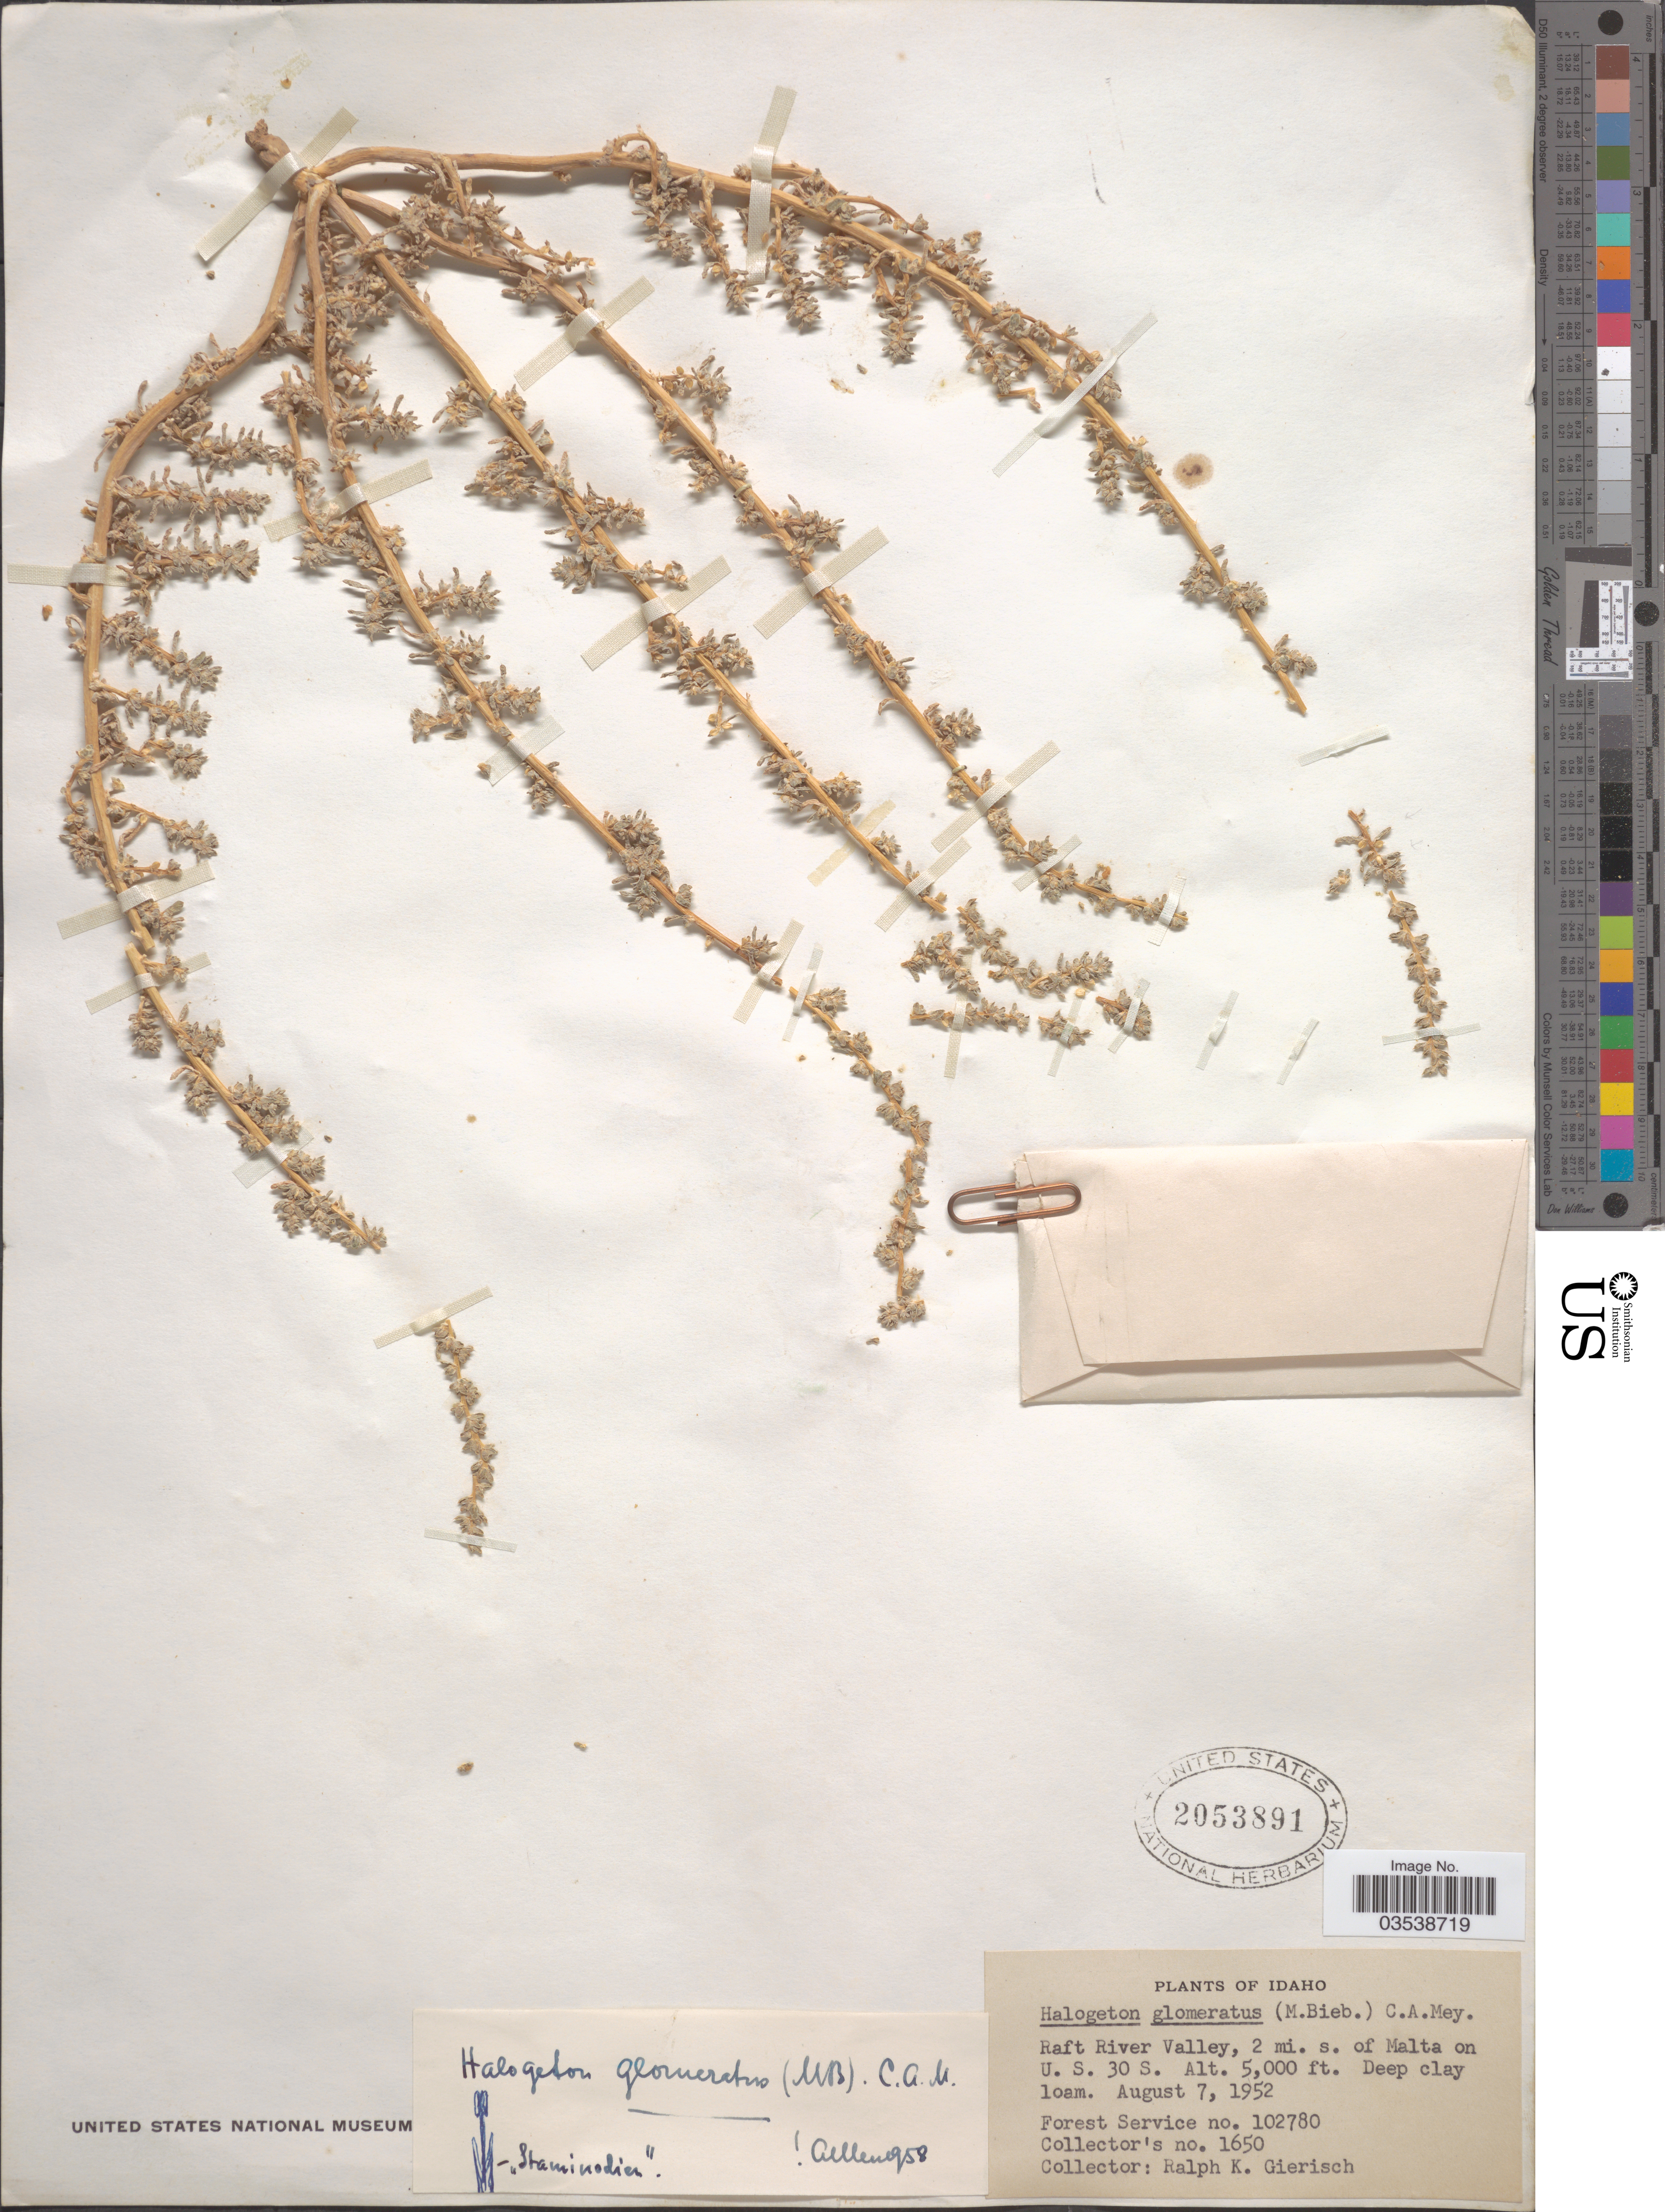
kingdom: Plantae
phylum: Tracheophyta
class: Magnoliopsida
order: Caryophyllales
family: Amaranthaceae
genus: Halogeton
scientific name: Halogeton glomeratus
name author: (M. Bieb.) C.A. Mey.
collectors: R. Gierisch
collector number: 1650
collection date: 1952-08-07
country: United States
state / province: Idaho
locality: Raft River Valley, 2 mi. s. of Malta on U. S. 30 S.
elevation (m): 1524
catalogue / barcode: US 2053891